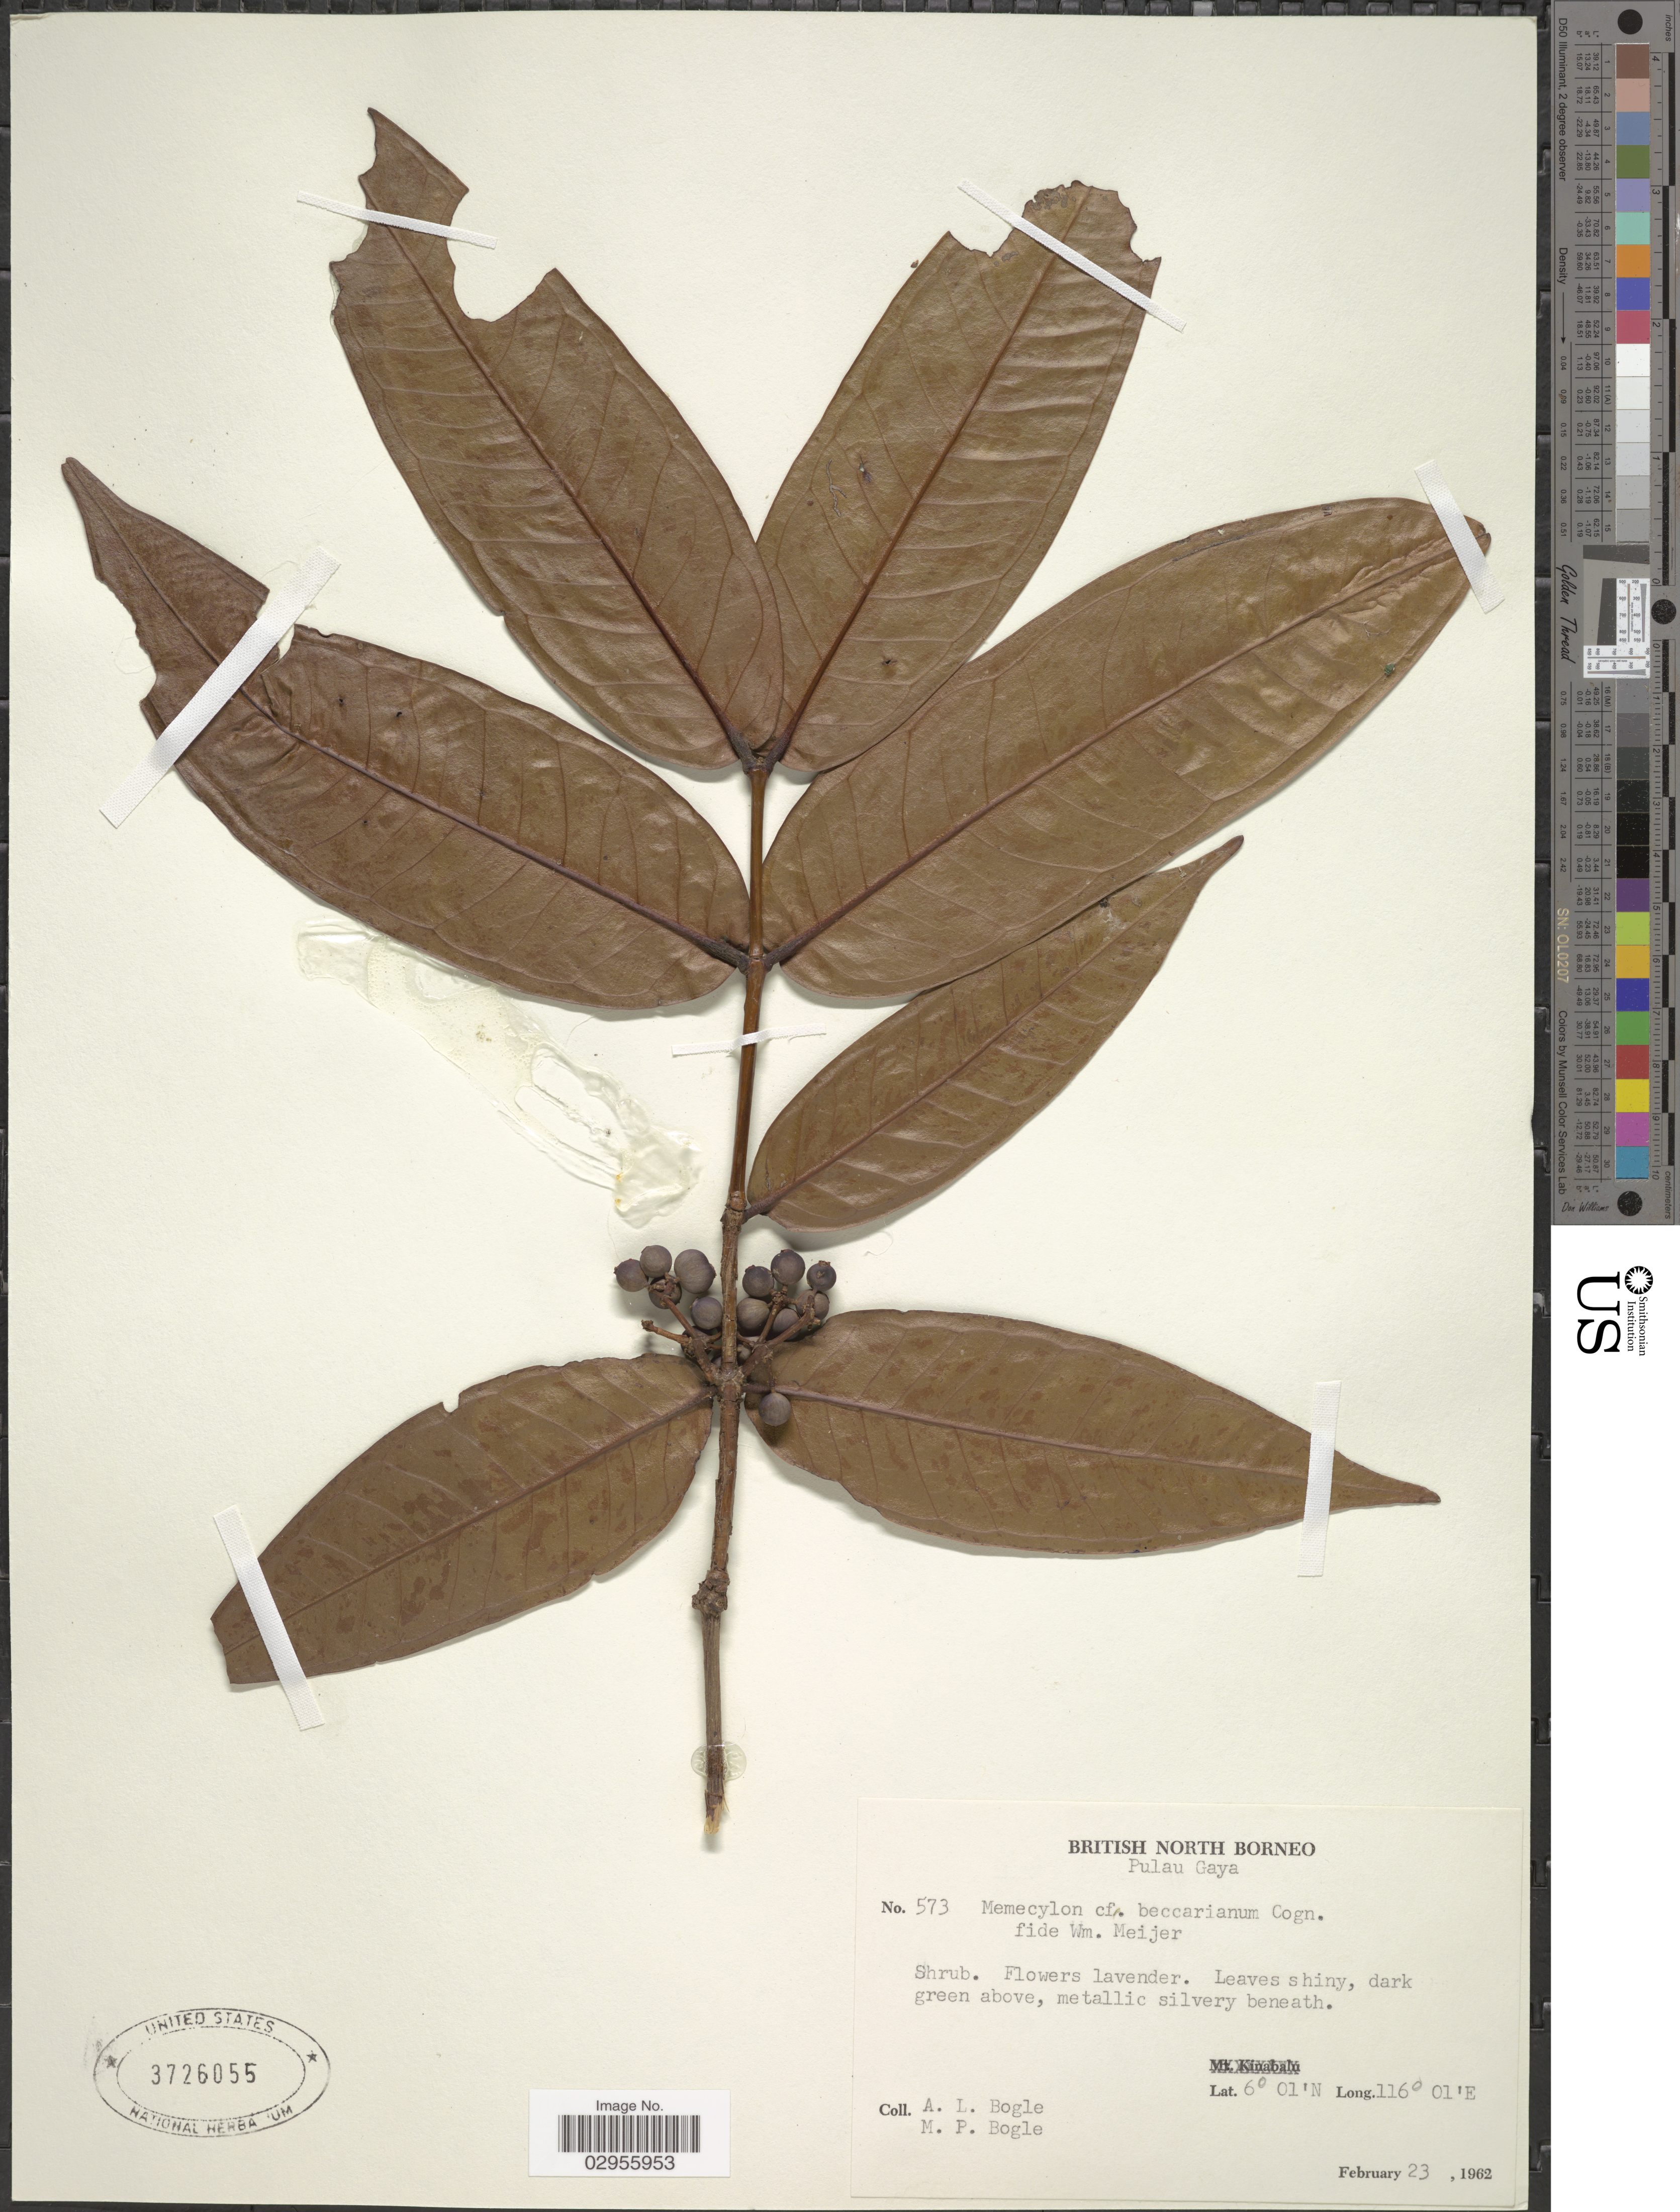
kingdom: Plantae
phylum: Tracheophyta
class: Magnoliopsida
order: Myrtales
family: Melastomataceae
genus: Memecylon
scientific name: Memecylon beccarianum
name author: Cogn.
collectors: Bogle, A.L. & M. Bogle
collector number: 573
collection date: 1962-02-23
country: Malaysia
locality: British North Borneo. Pulau Gaya.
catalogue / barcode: US 3726055